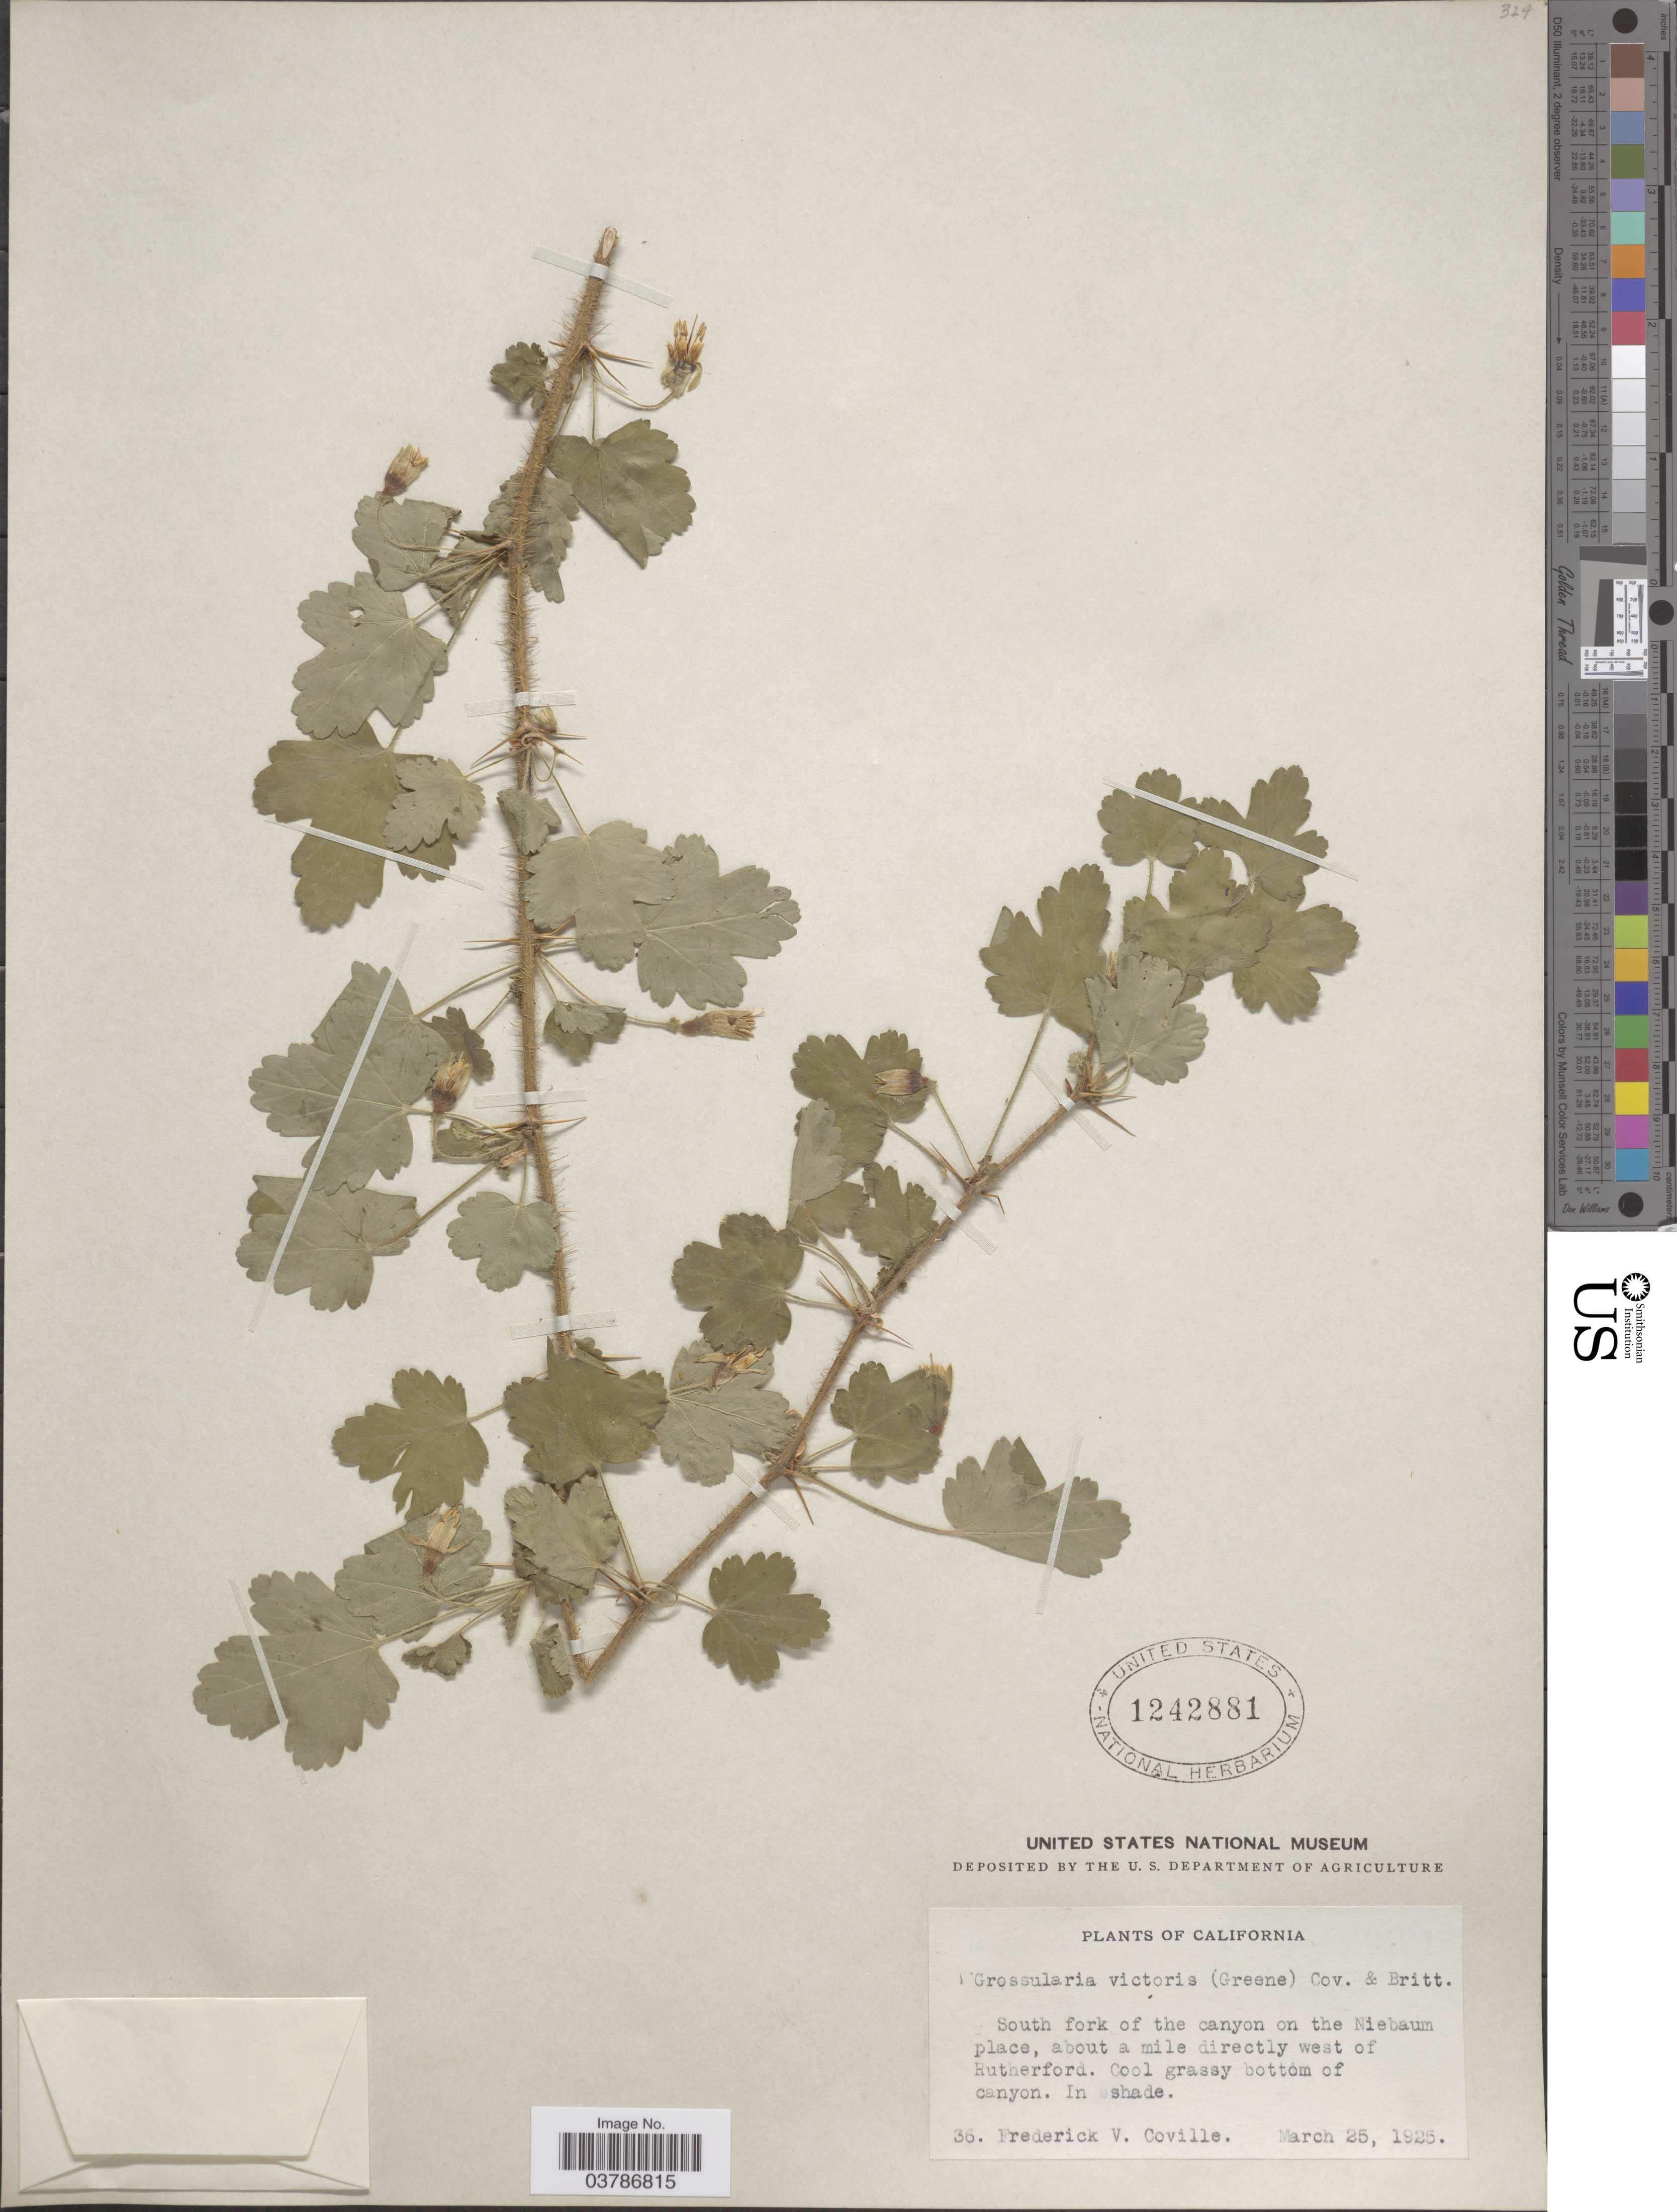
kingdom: Plantae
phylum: Tracheophyta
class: Magnoliopsida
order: Saxifragales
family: Grossulariaceae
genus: Ribes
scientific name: Ribes victoris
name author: Greene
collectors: F. V. Coville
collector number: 36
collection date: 1925-03-25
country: United States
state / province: California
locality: South fork of the canyon on the Niebaum place, about a mile directly west of Rutherford.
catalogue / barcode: US 1242881